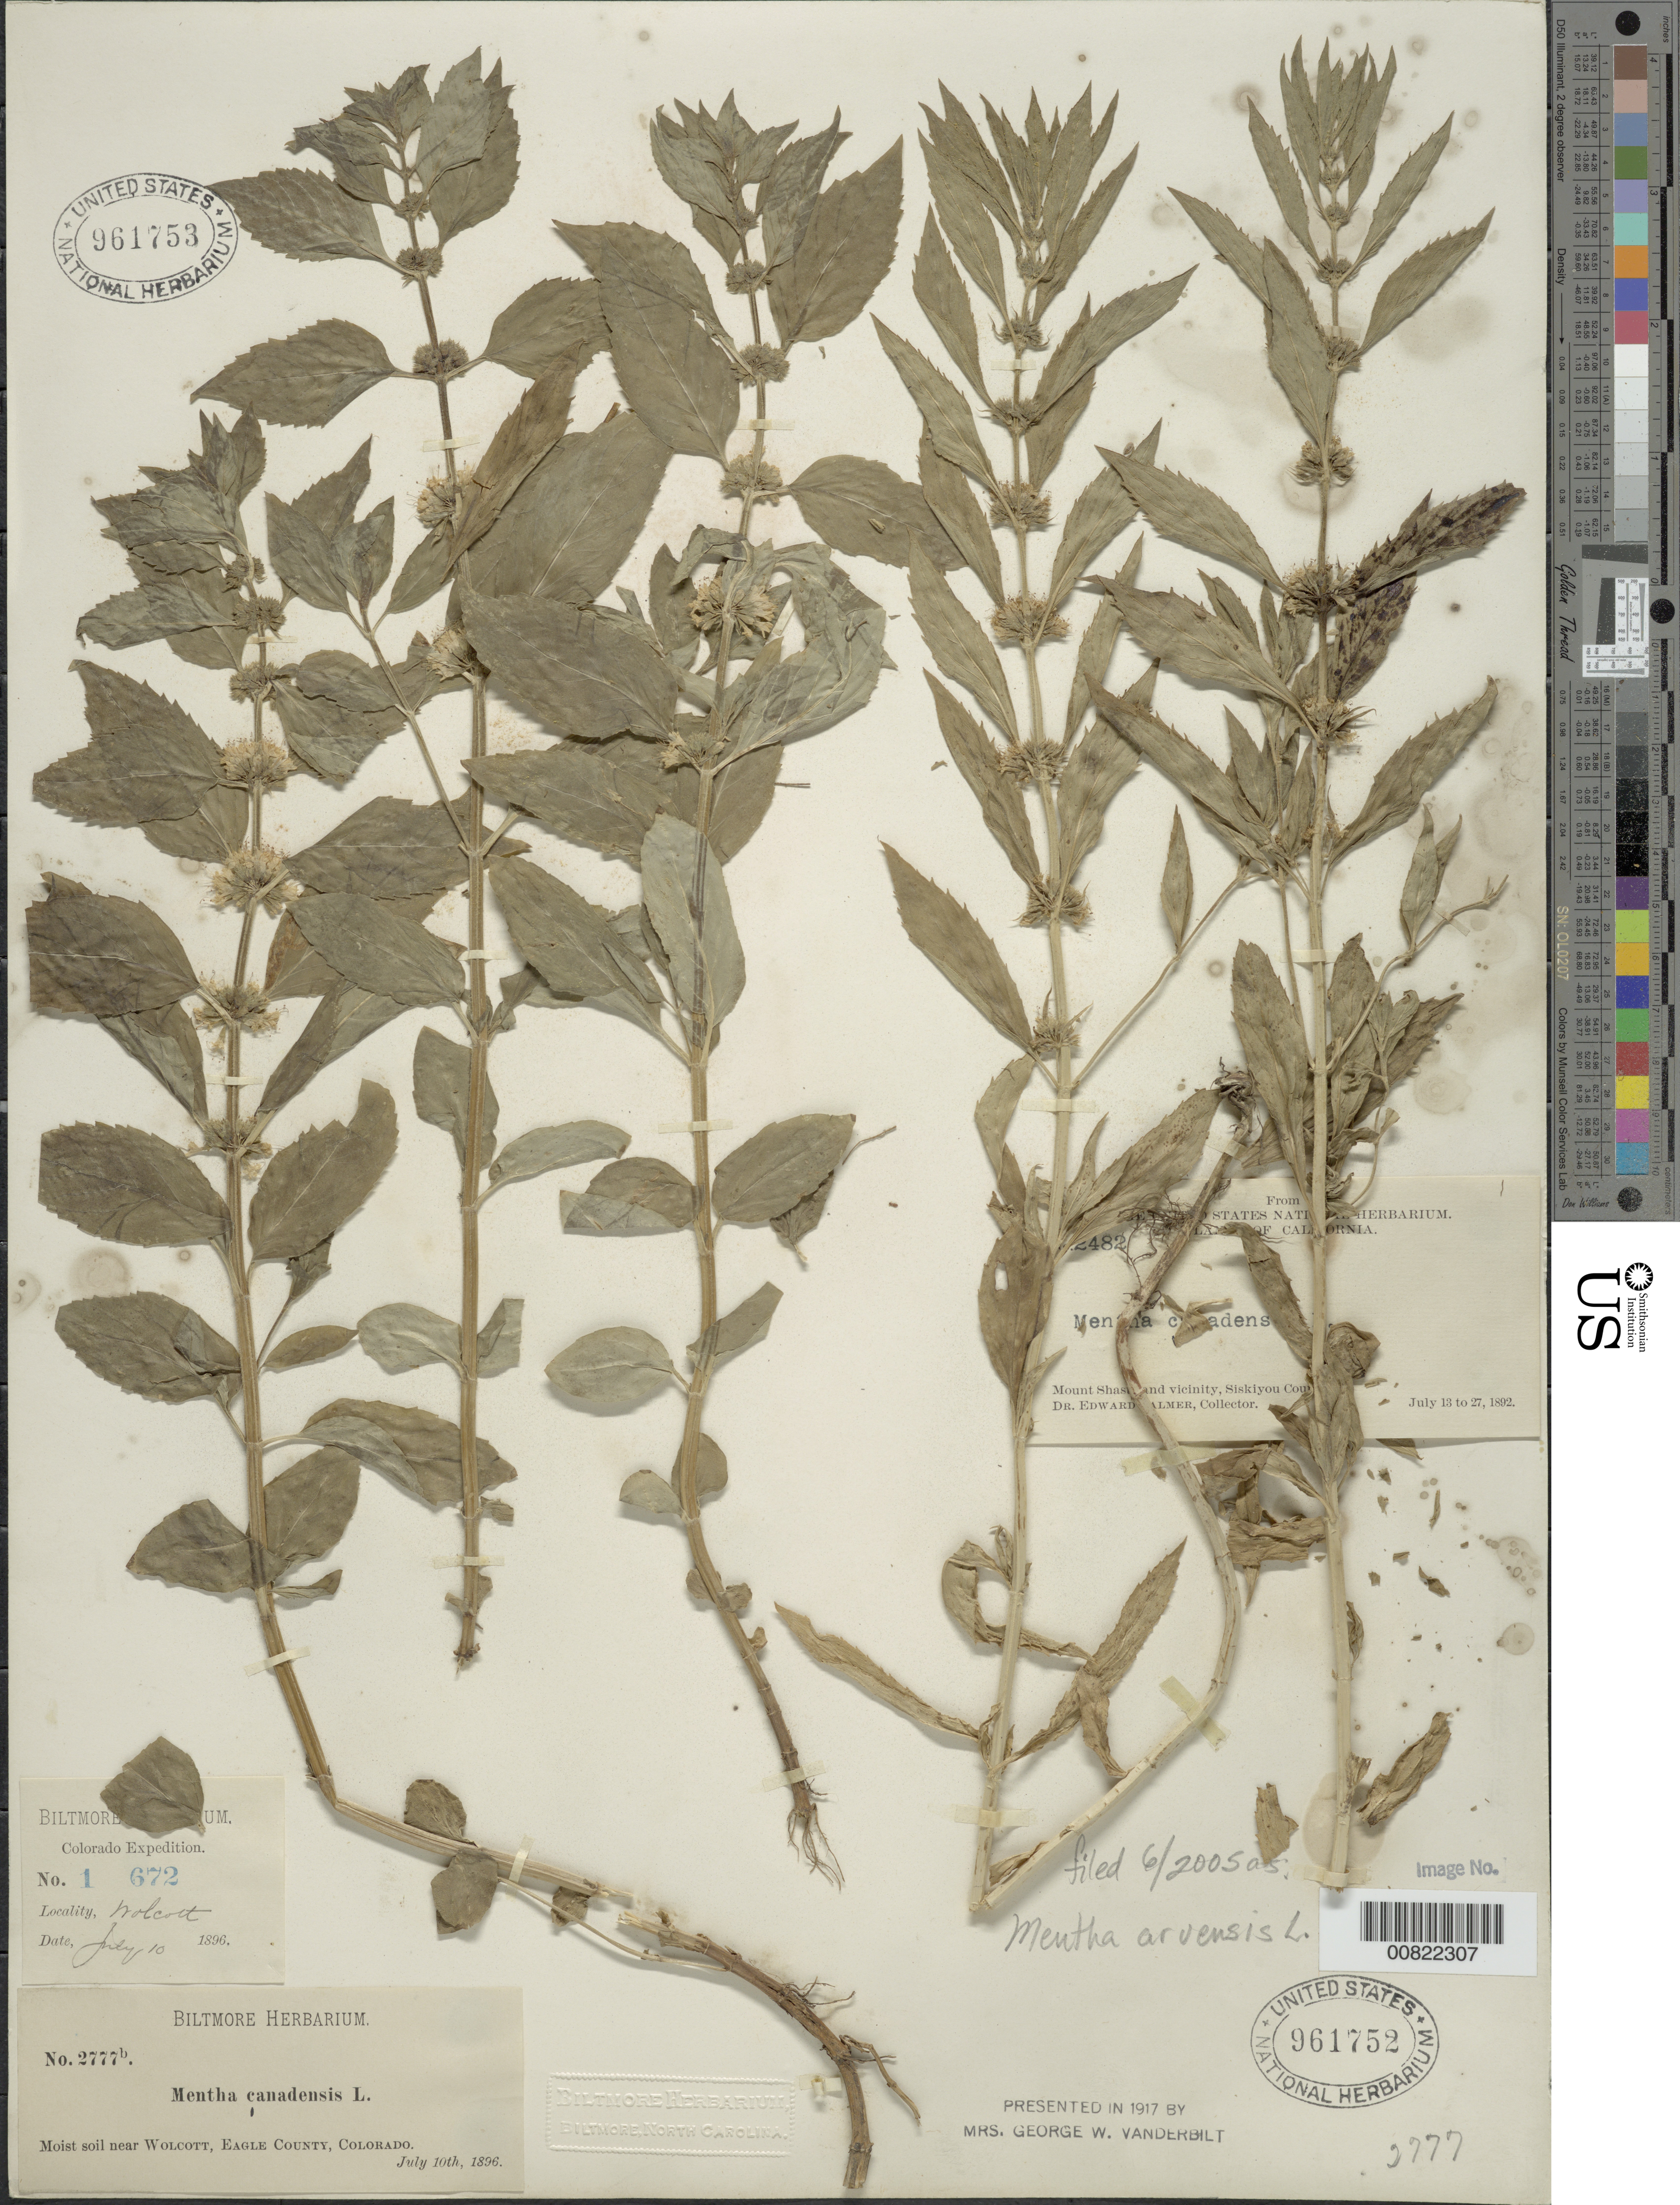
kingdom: Plantae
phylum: Tracheophyta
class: Magnoliopsida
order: Lamiales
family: Lamiaceae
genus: Mentha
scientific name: Mentha arvensis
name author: L.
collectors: E. Palmer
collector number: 2482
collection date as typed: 13 Jul 1892 to 27 Jul 1892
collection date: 1892-07-13/1892-07-27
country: United States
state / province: California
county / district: Siskiyou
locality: Mount Shasta and vicinity, Siskiyou County, California.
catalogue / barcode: US 961752-2